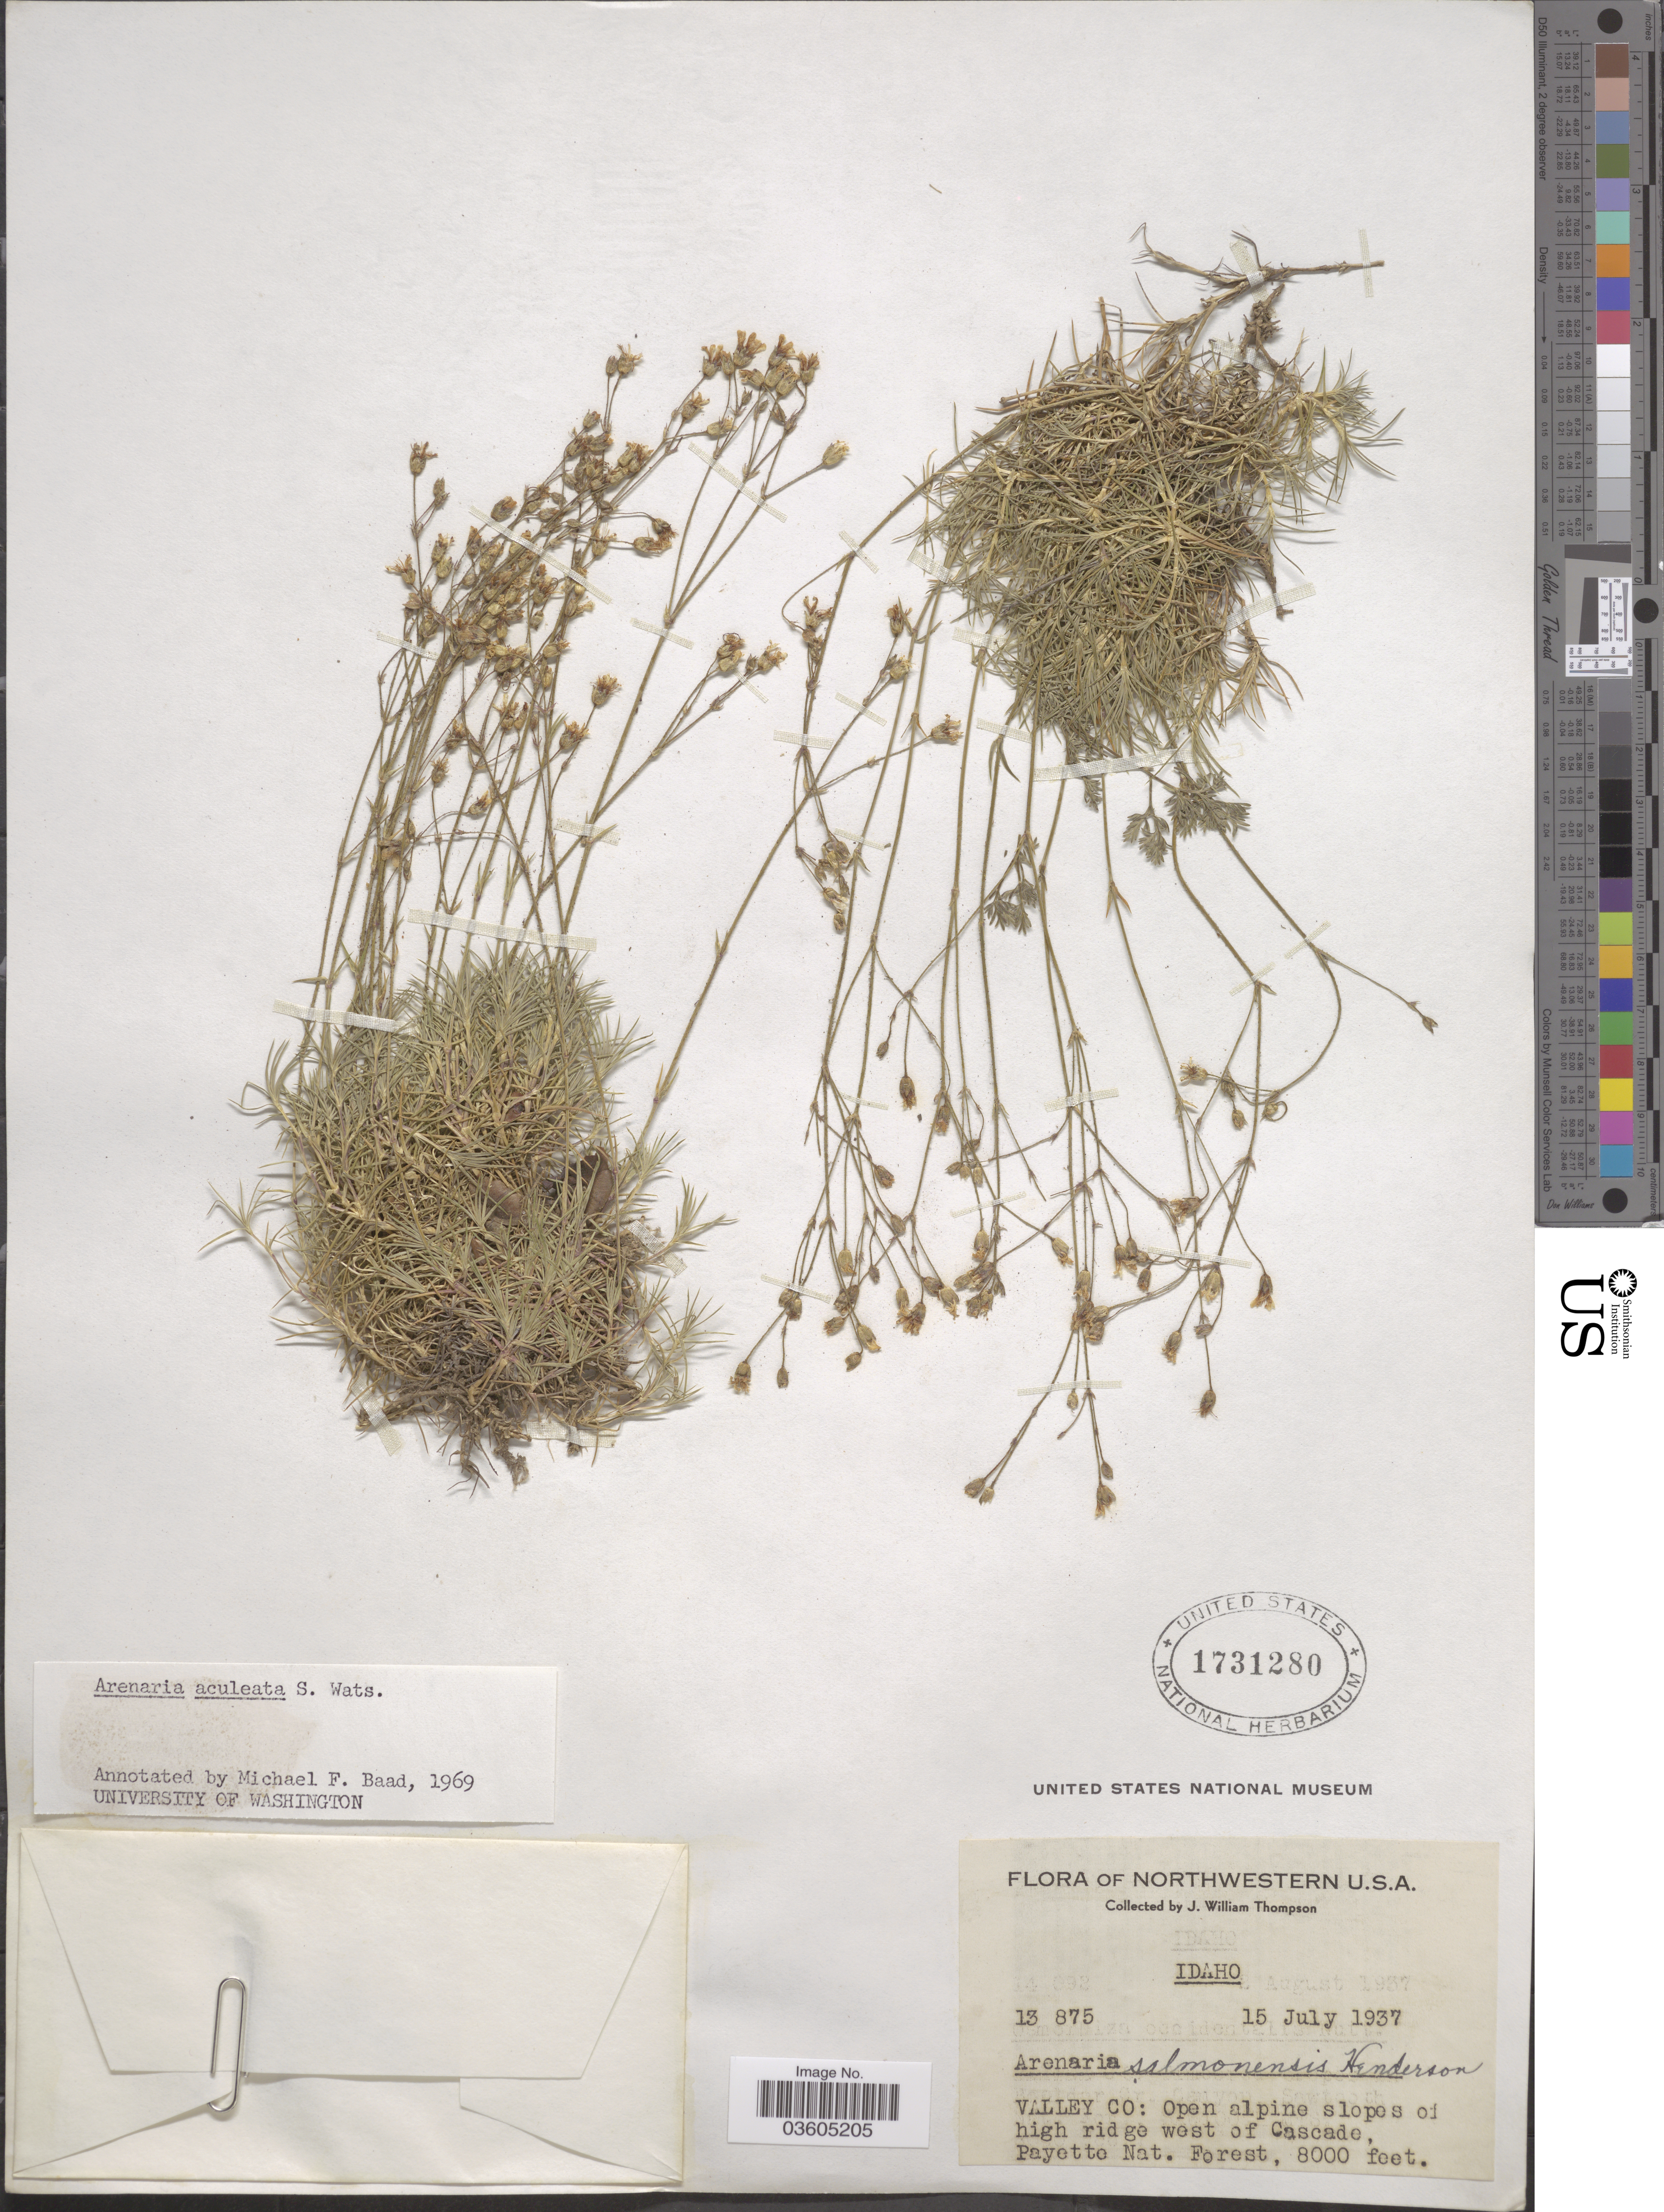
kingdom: Plantae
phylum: Tracheophyta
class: Magnoliopsida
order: Caryophyllales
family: Caryophyllaceae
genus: Eremogone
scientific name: Eremogone aculeata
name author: (S. Watson) Ikonn.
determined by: U.S. National Herbarium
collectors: J. W. Thompson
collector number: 13875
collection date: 1937-07-15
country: United States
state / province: Idaho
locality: Northwestern U.S.A. Valley Co: open alpine slopes of high ridge west of Cascade, Payette Nat. Forest.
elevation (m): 2438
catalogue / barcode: US 1731280